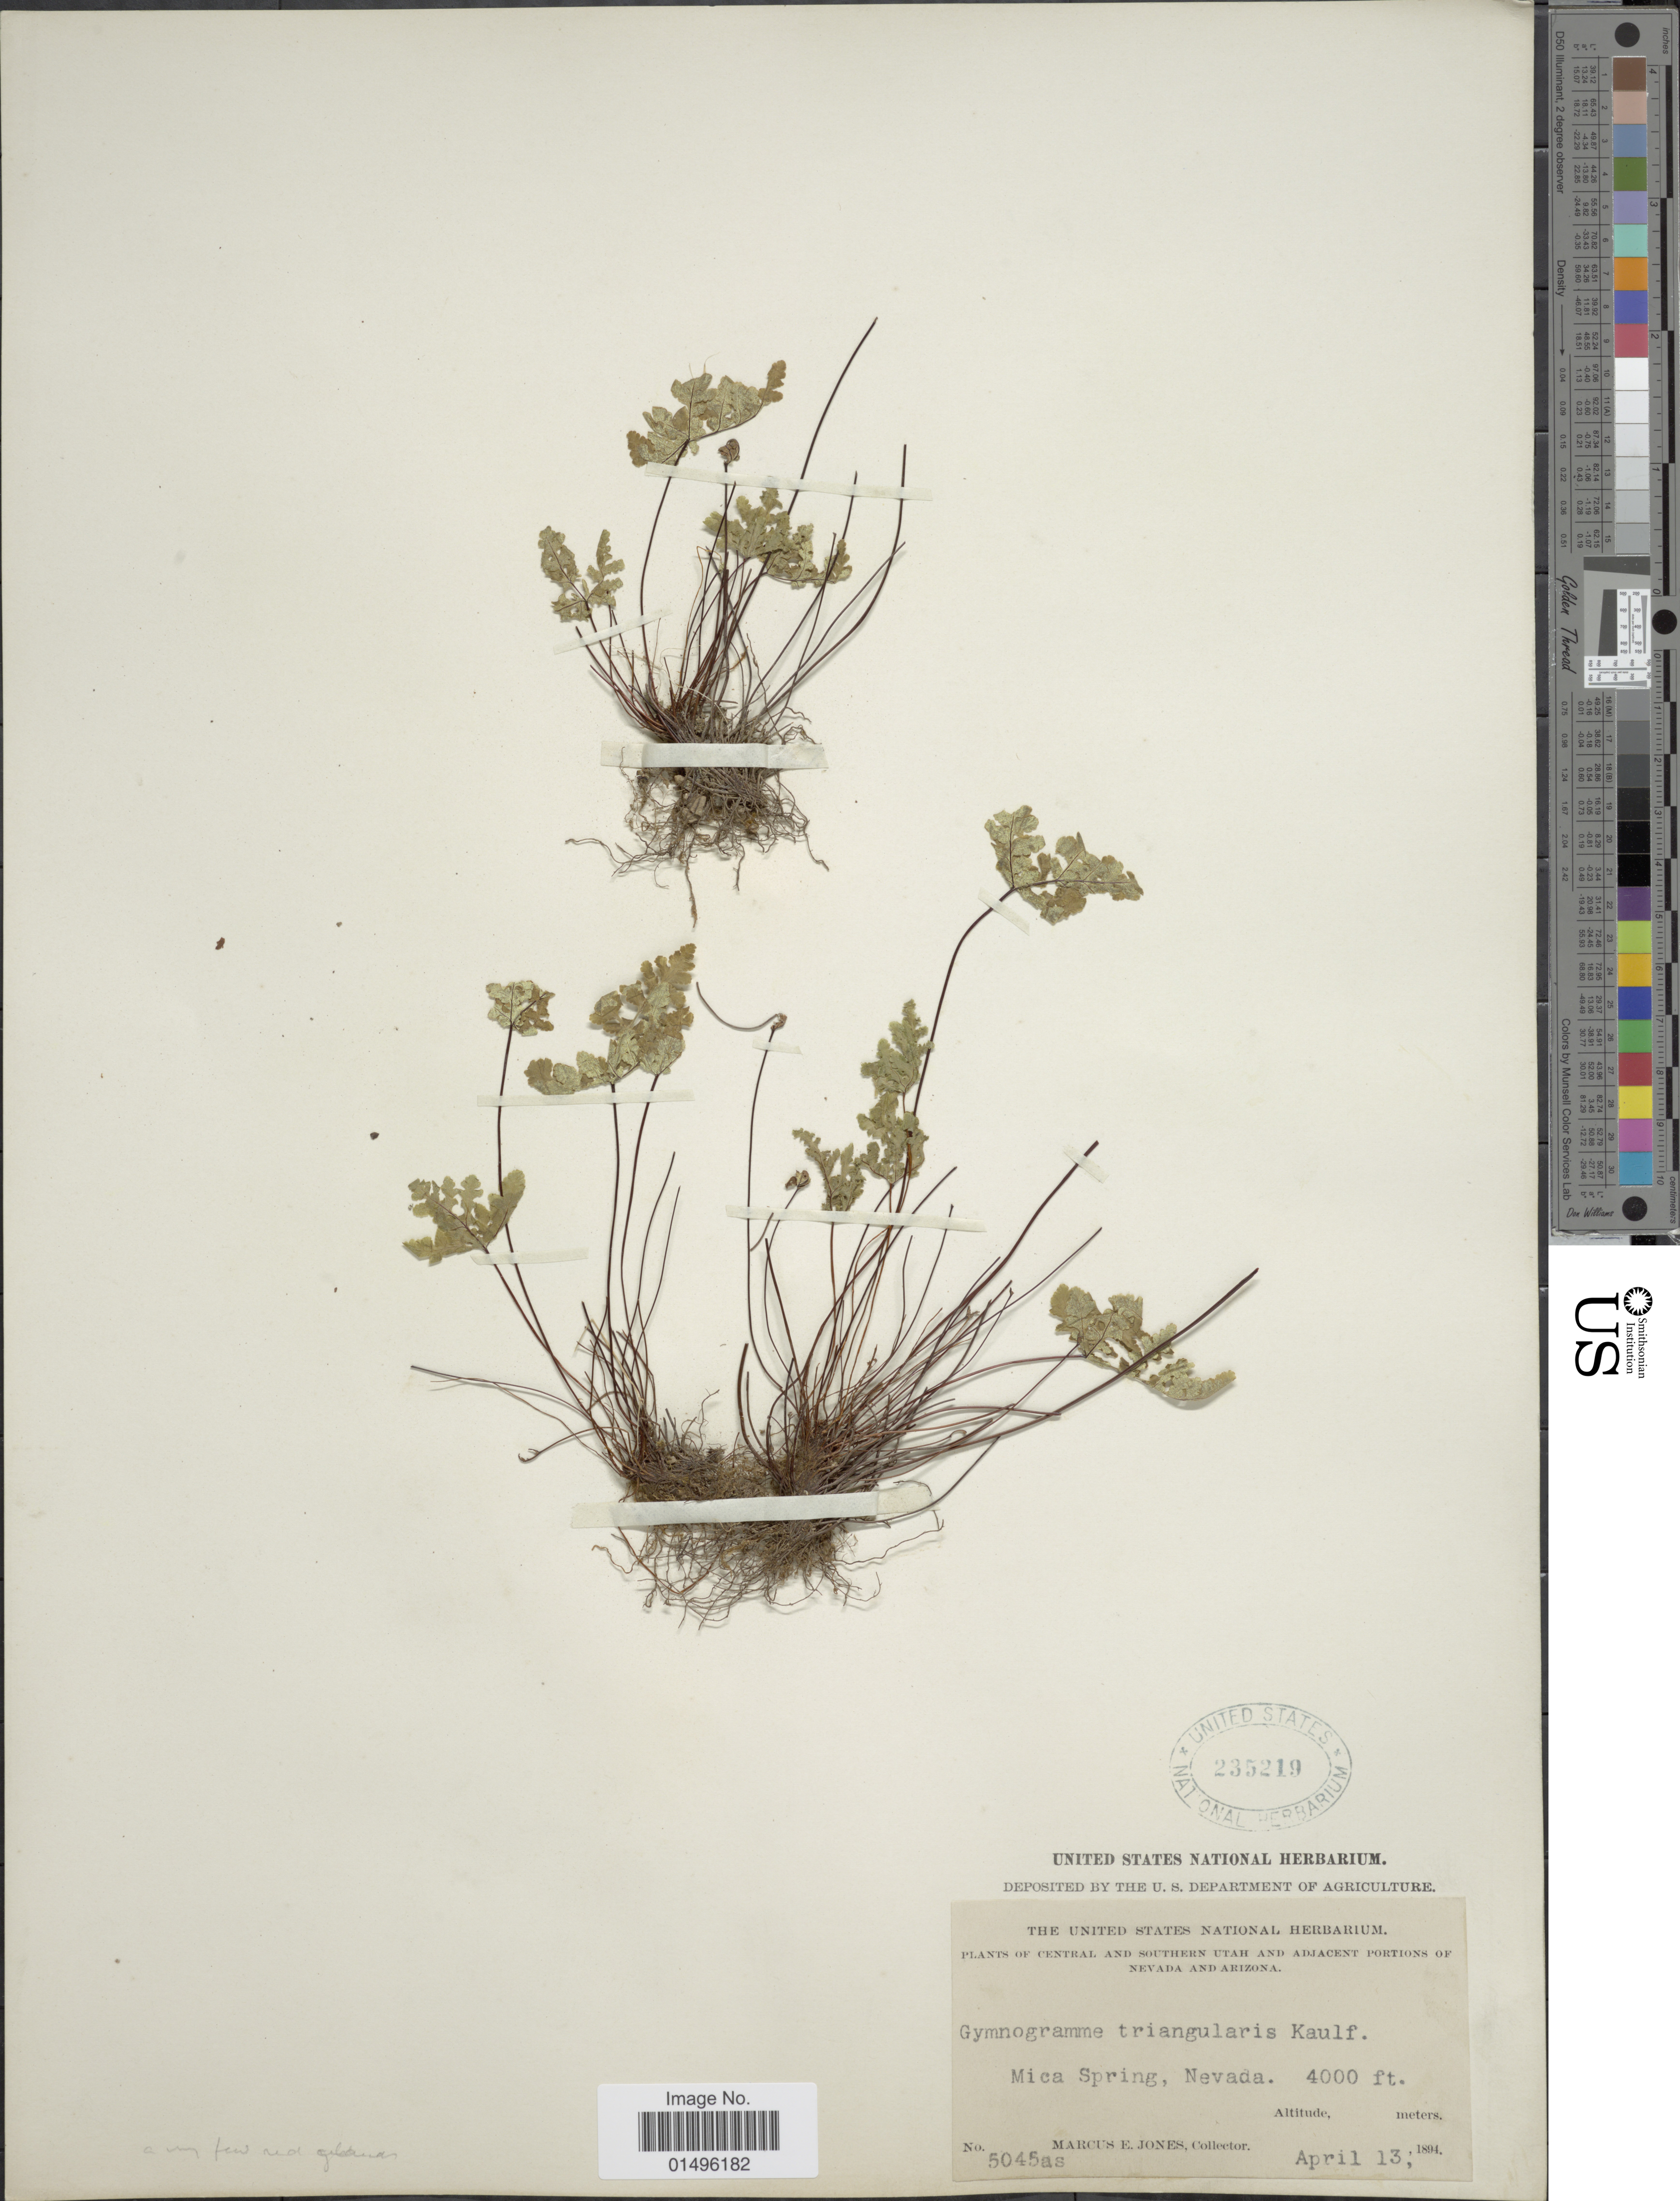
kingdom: Plantae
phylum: Tracheophyta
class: Polypodiopsida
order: Polypodiales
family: Pteridaceae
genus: Pentagramma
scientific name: Pentagramma triangularis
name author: (Kaulf.) Yatsk. et al.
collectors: M. E. Jones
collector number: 5045as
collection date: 1894-04-13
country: United States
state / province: Nevada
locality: Central and southern Utah and adjacent portions of Nevada and Arizona, Mica Spring, Nevada.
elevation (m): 1219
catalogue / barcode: US 235219